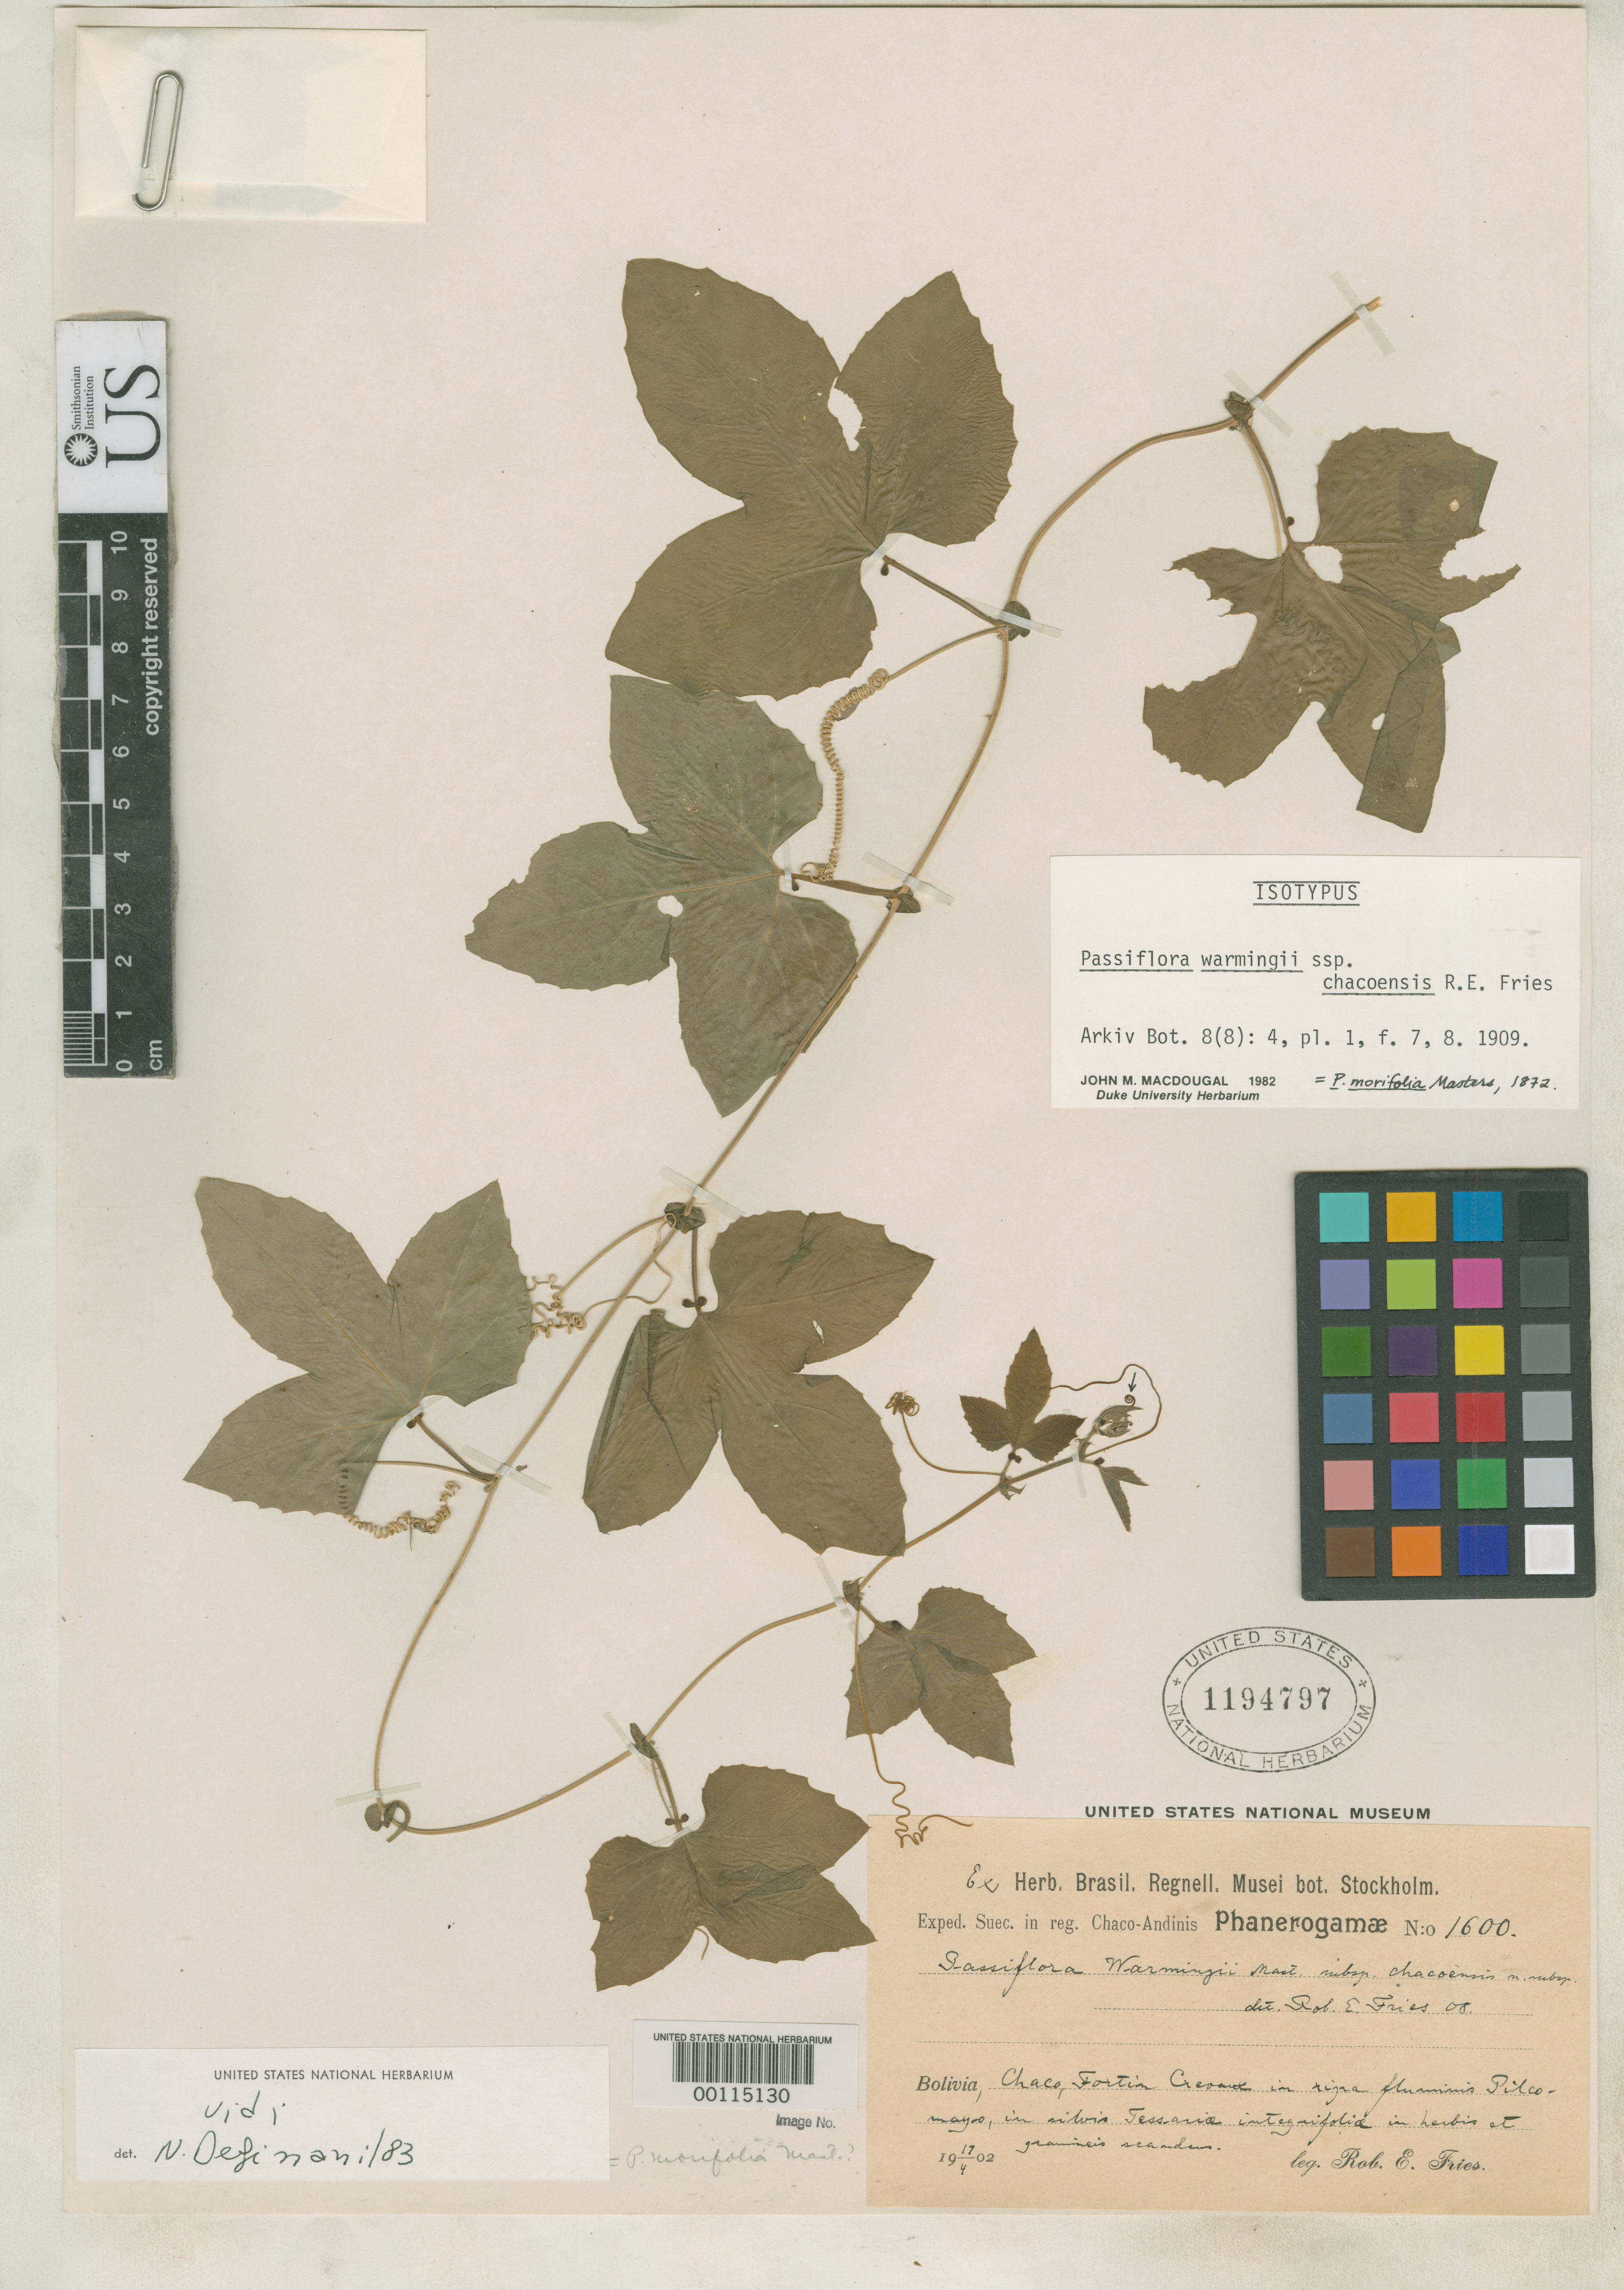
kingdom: Plantae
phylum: Tracheophyta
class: Magnoliopsida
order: Malpighiales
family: Passifloraceae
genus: Passiflora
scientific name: Passiflora warmingii subsp. chacoensis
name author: R.E. Fr.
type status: Isotype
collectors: R. E. Fries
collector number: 1600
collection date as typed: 17 Apr 1902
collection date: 1902-04-17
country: Bolivia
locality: Gran Chaco, Fortin Crenaux.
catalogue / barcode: US 1194797